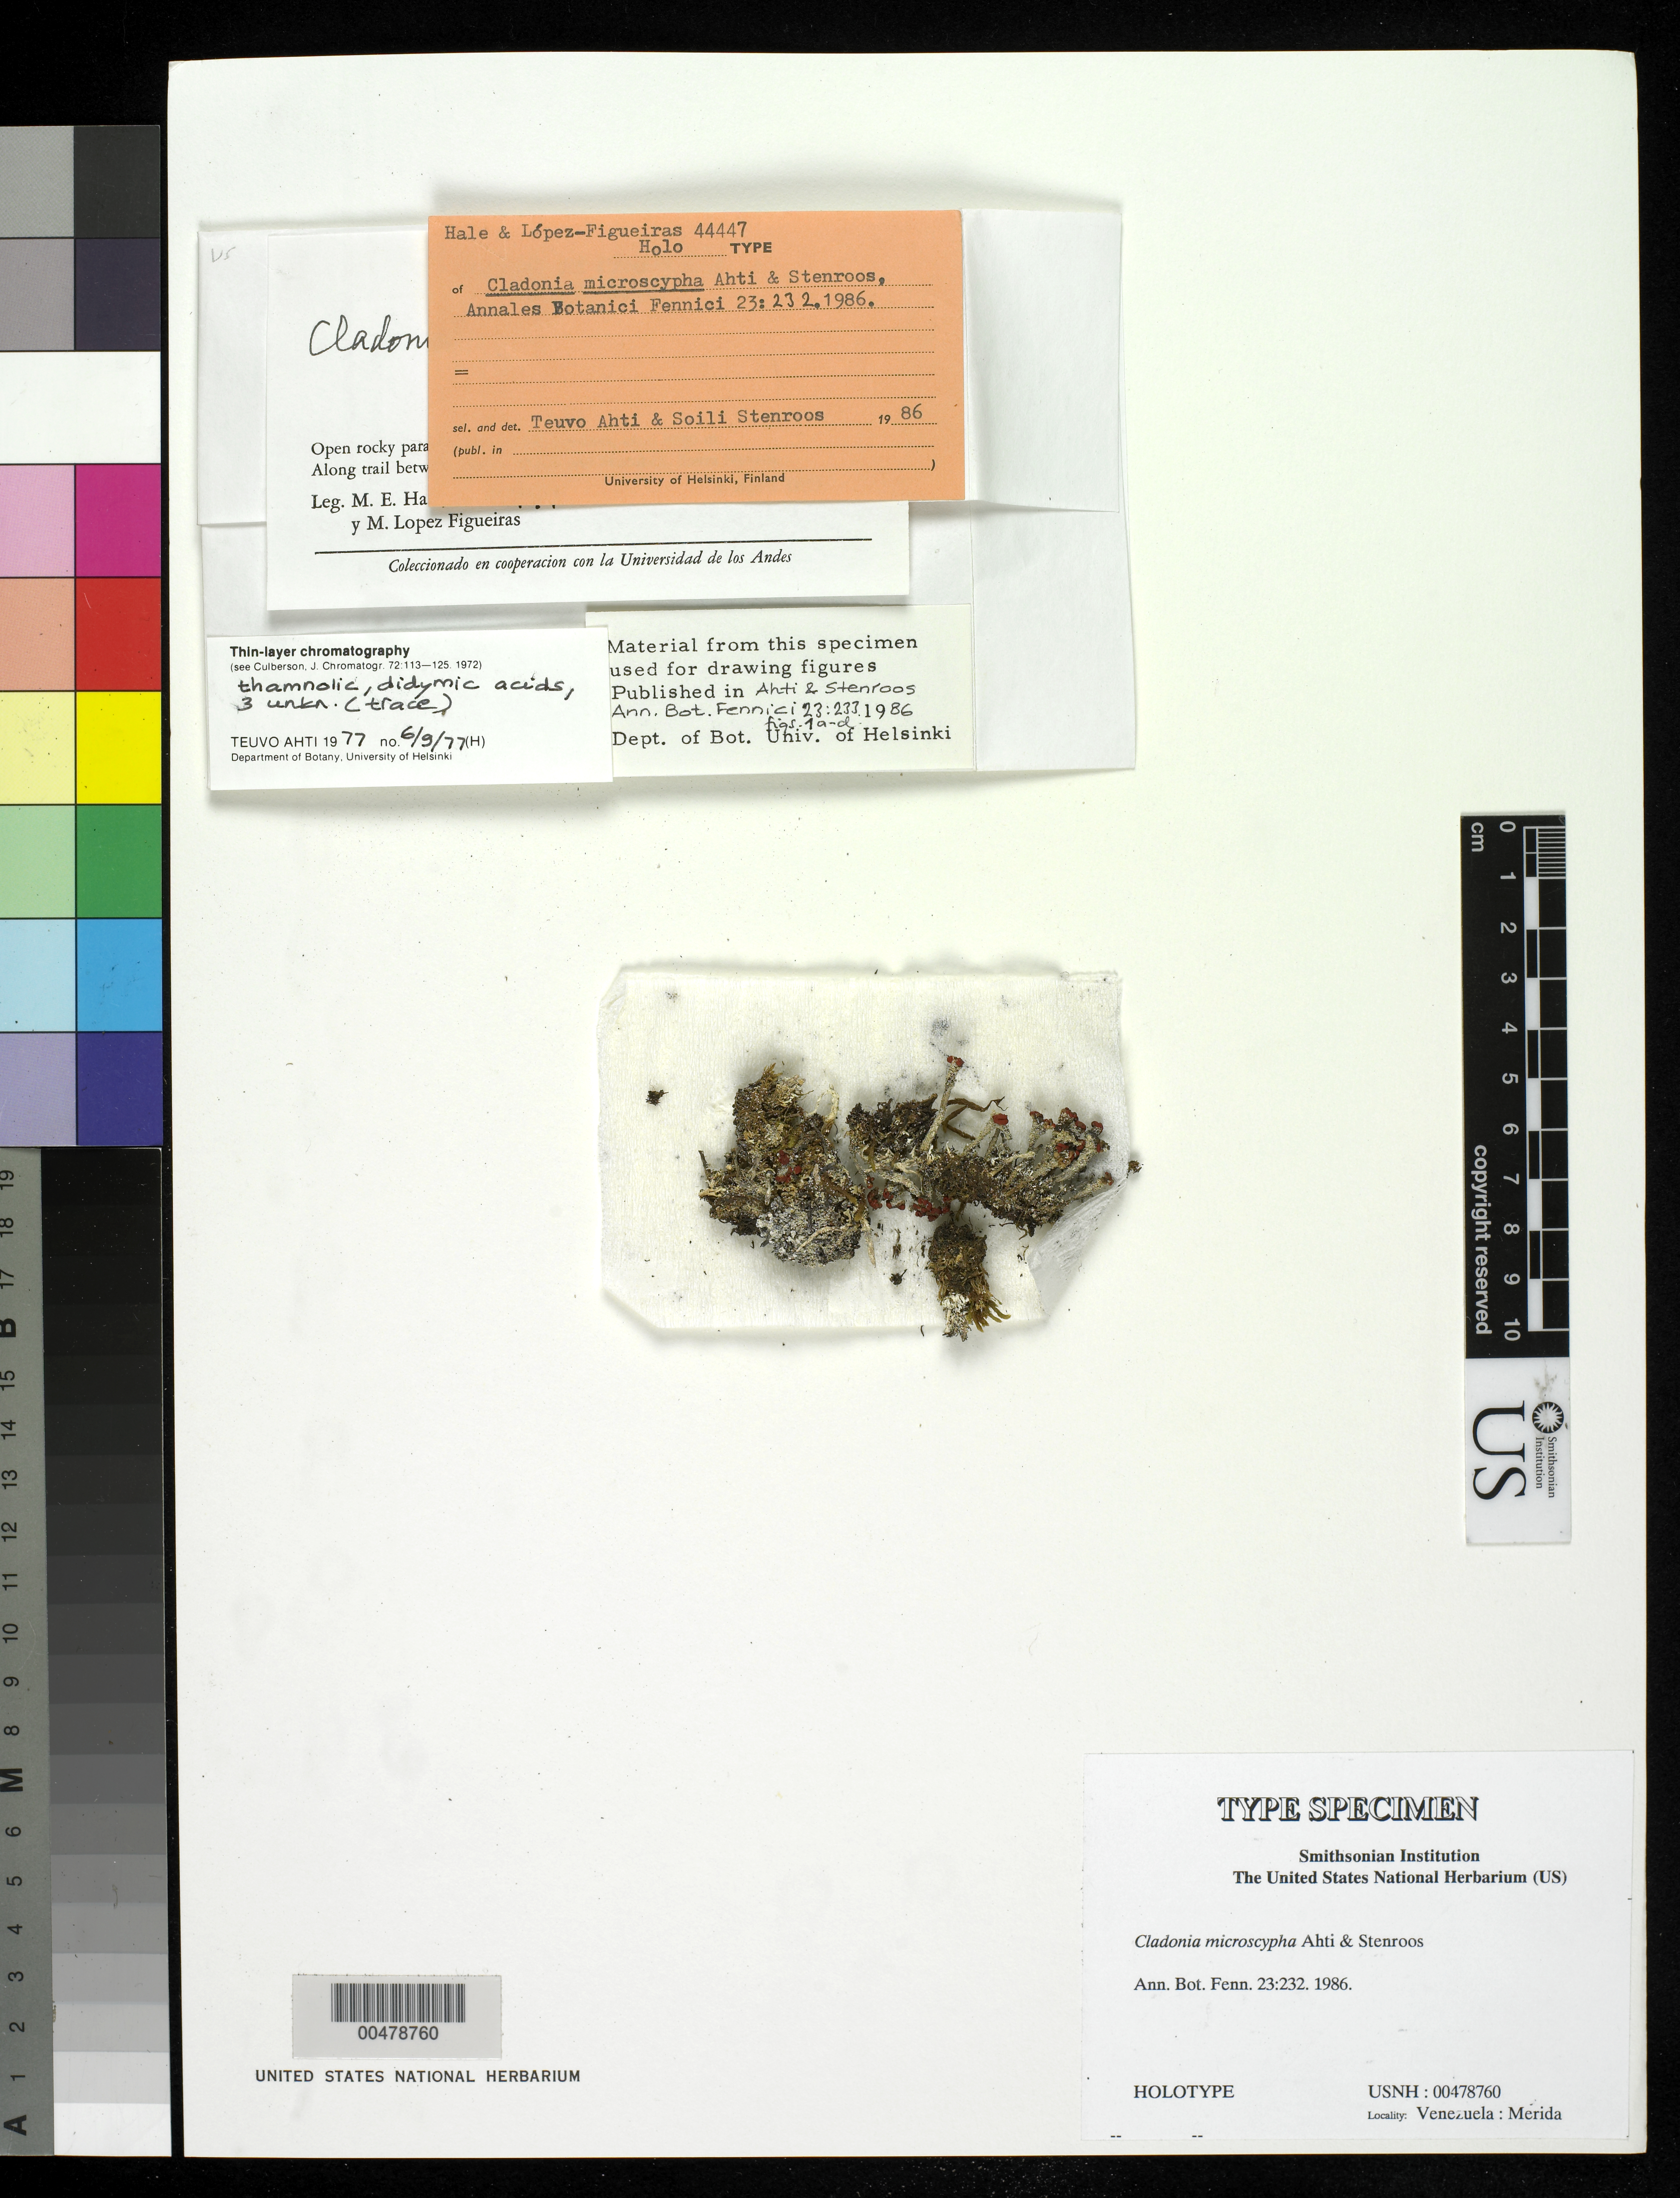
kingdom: Fungi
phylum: Ascomycota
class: Lecanoromycetes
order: Lecanorales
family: Cladoniaceae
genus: Cladonia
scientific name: Cladonia microscypha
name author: Ahti & Stenroos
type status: Holotype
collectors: M. Hale & M. López Figueiras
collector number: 44447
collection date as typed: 08 Apr 1975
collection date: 1975-04-08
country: Venezuela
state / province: Mérida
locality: Along trail between Laguna Negra & Mucubaji, Sierra Nevada.